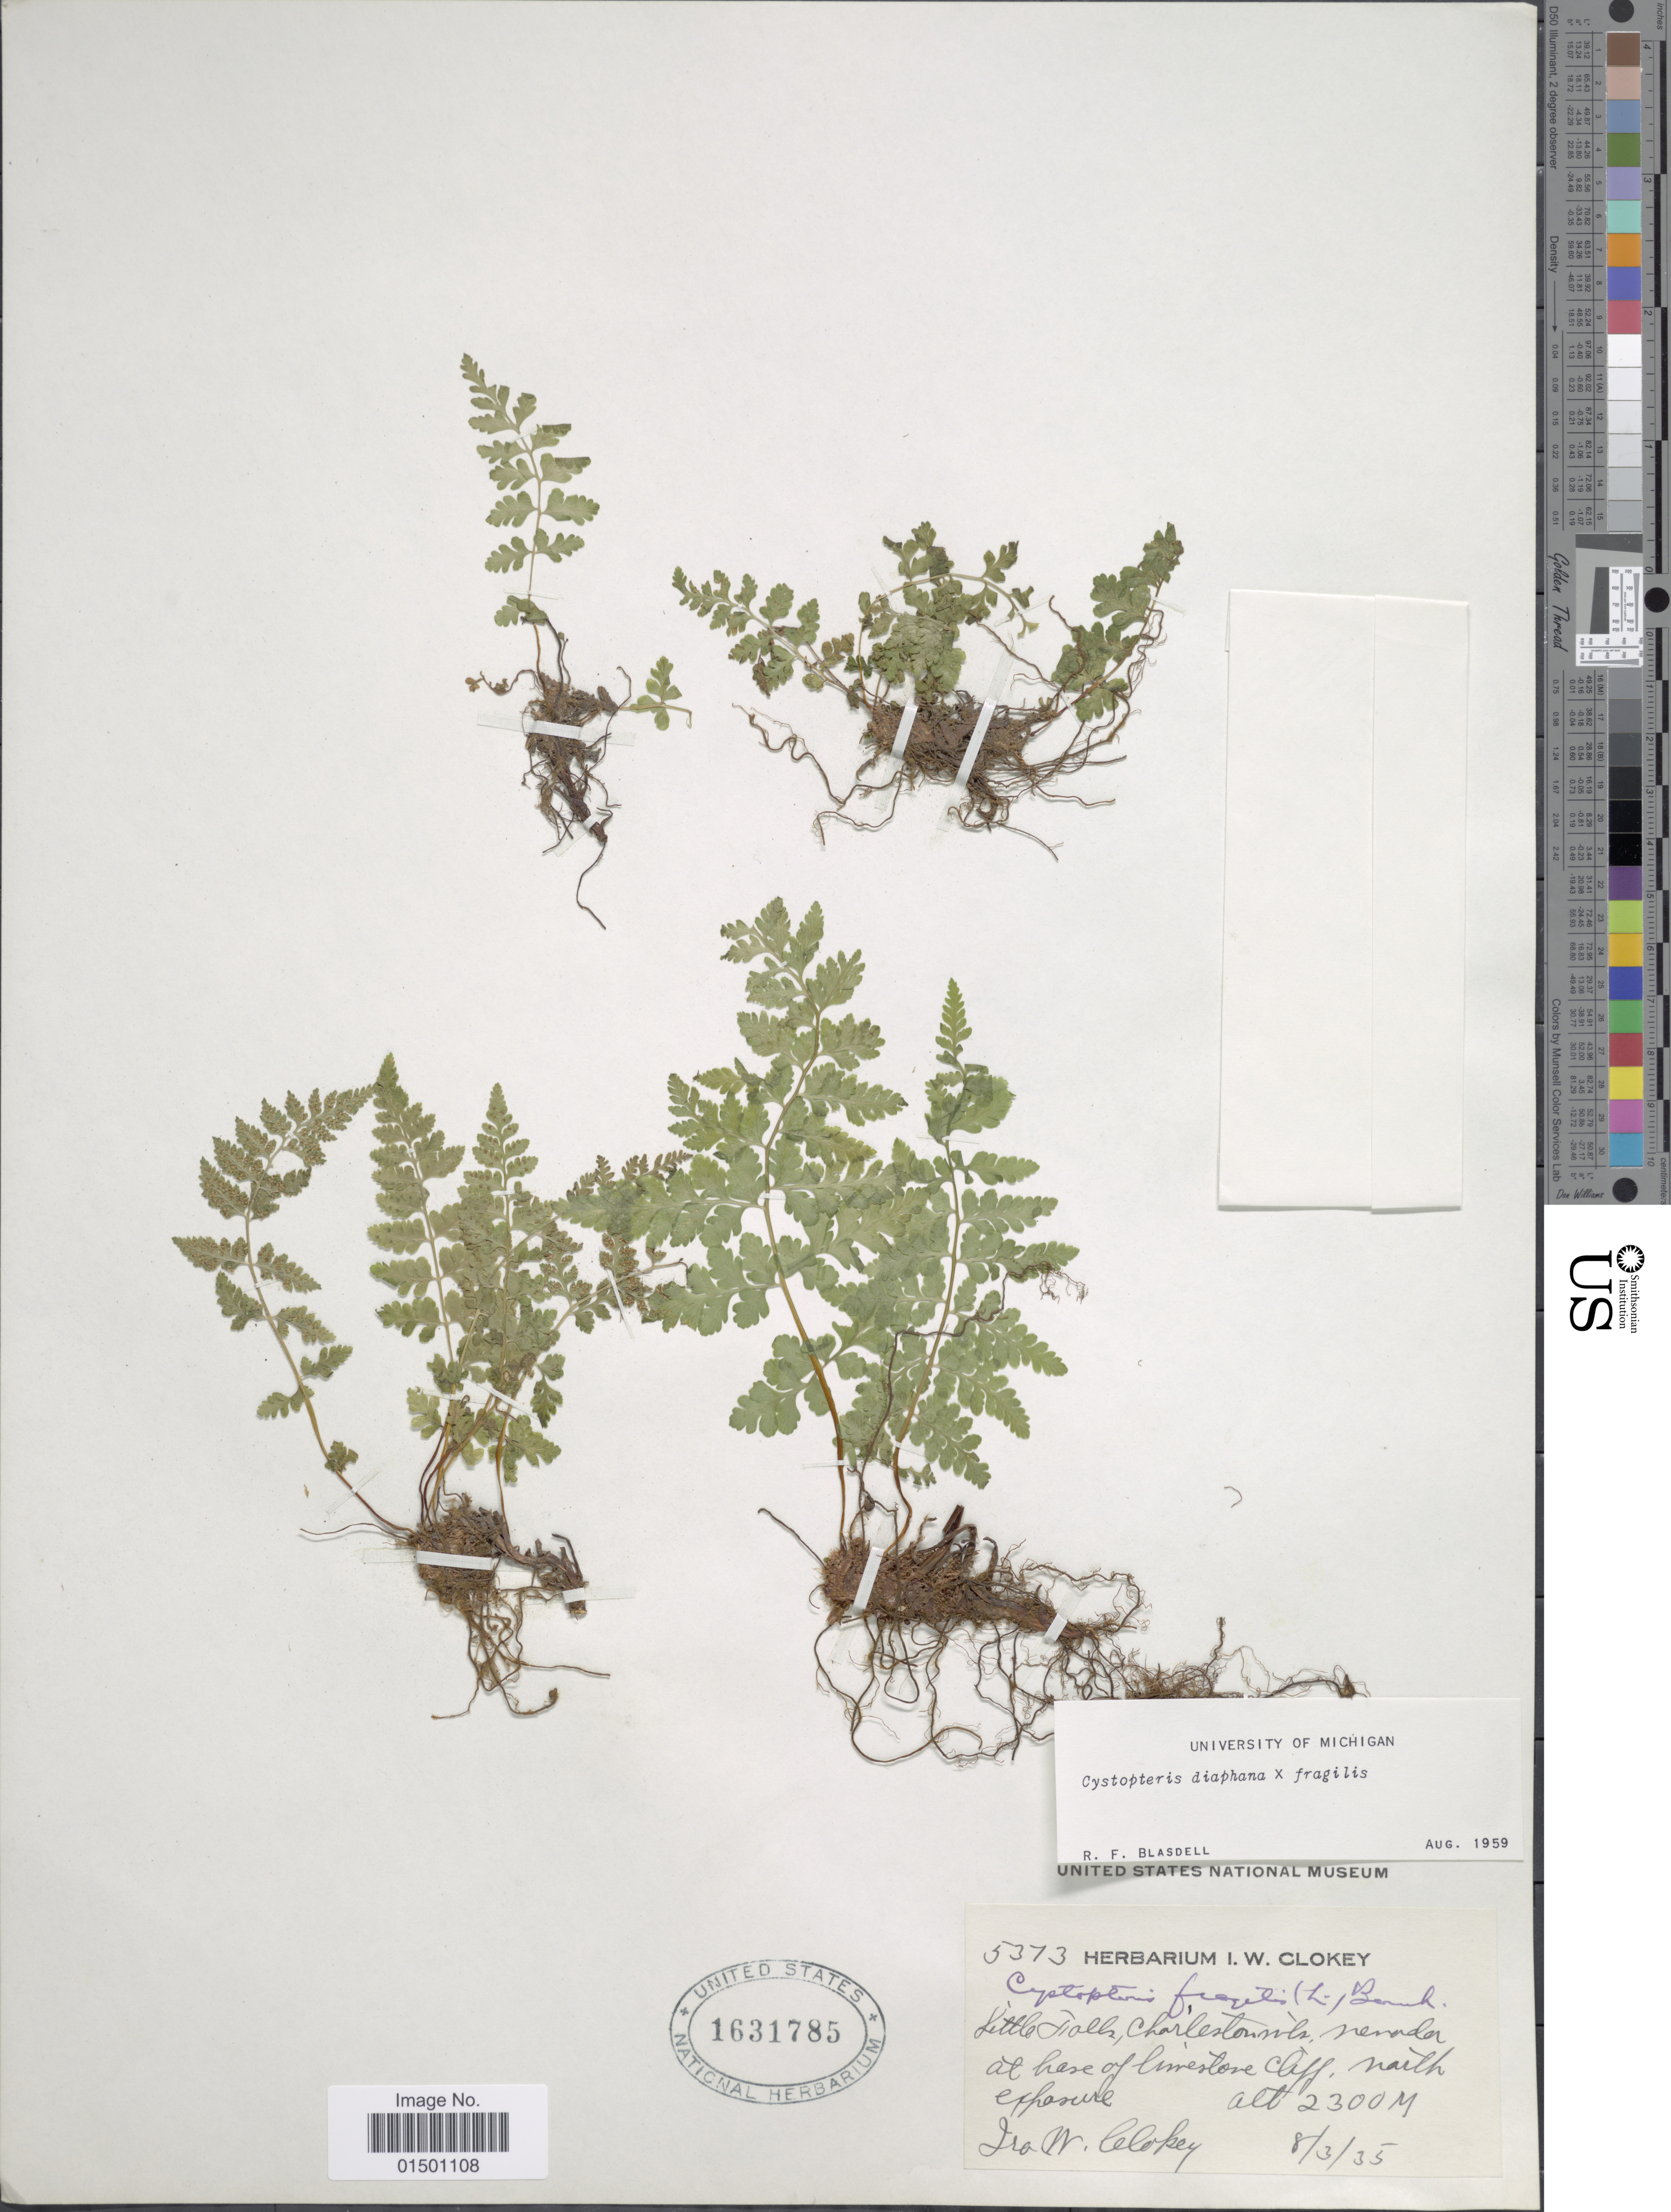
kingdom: Plantae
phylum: Tracheophyta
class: Polypodiopsida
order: Polypodiales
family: Cystopteridaceae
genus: Cystopteris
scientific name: Cystopteris diaphana x C. fragilis (L.) Bernh.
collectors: I. W. Clokey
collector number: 5373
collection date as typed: Transcribed d/m/y: 3/8/35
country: United States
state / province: Nevada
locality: Little Falls, Charleston Mts.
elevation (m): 2300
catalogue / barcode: US 1631785